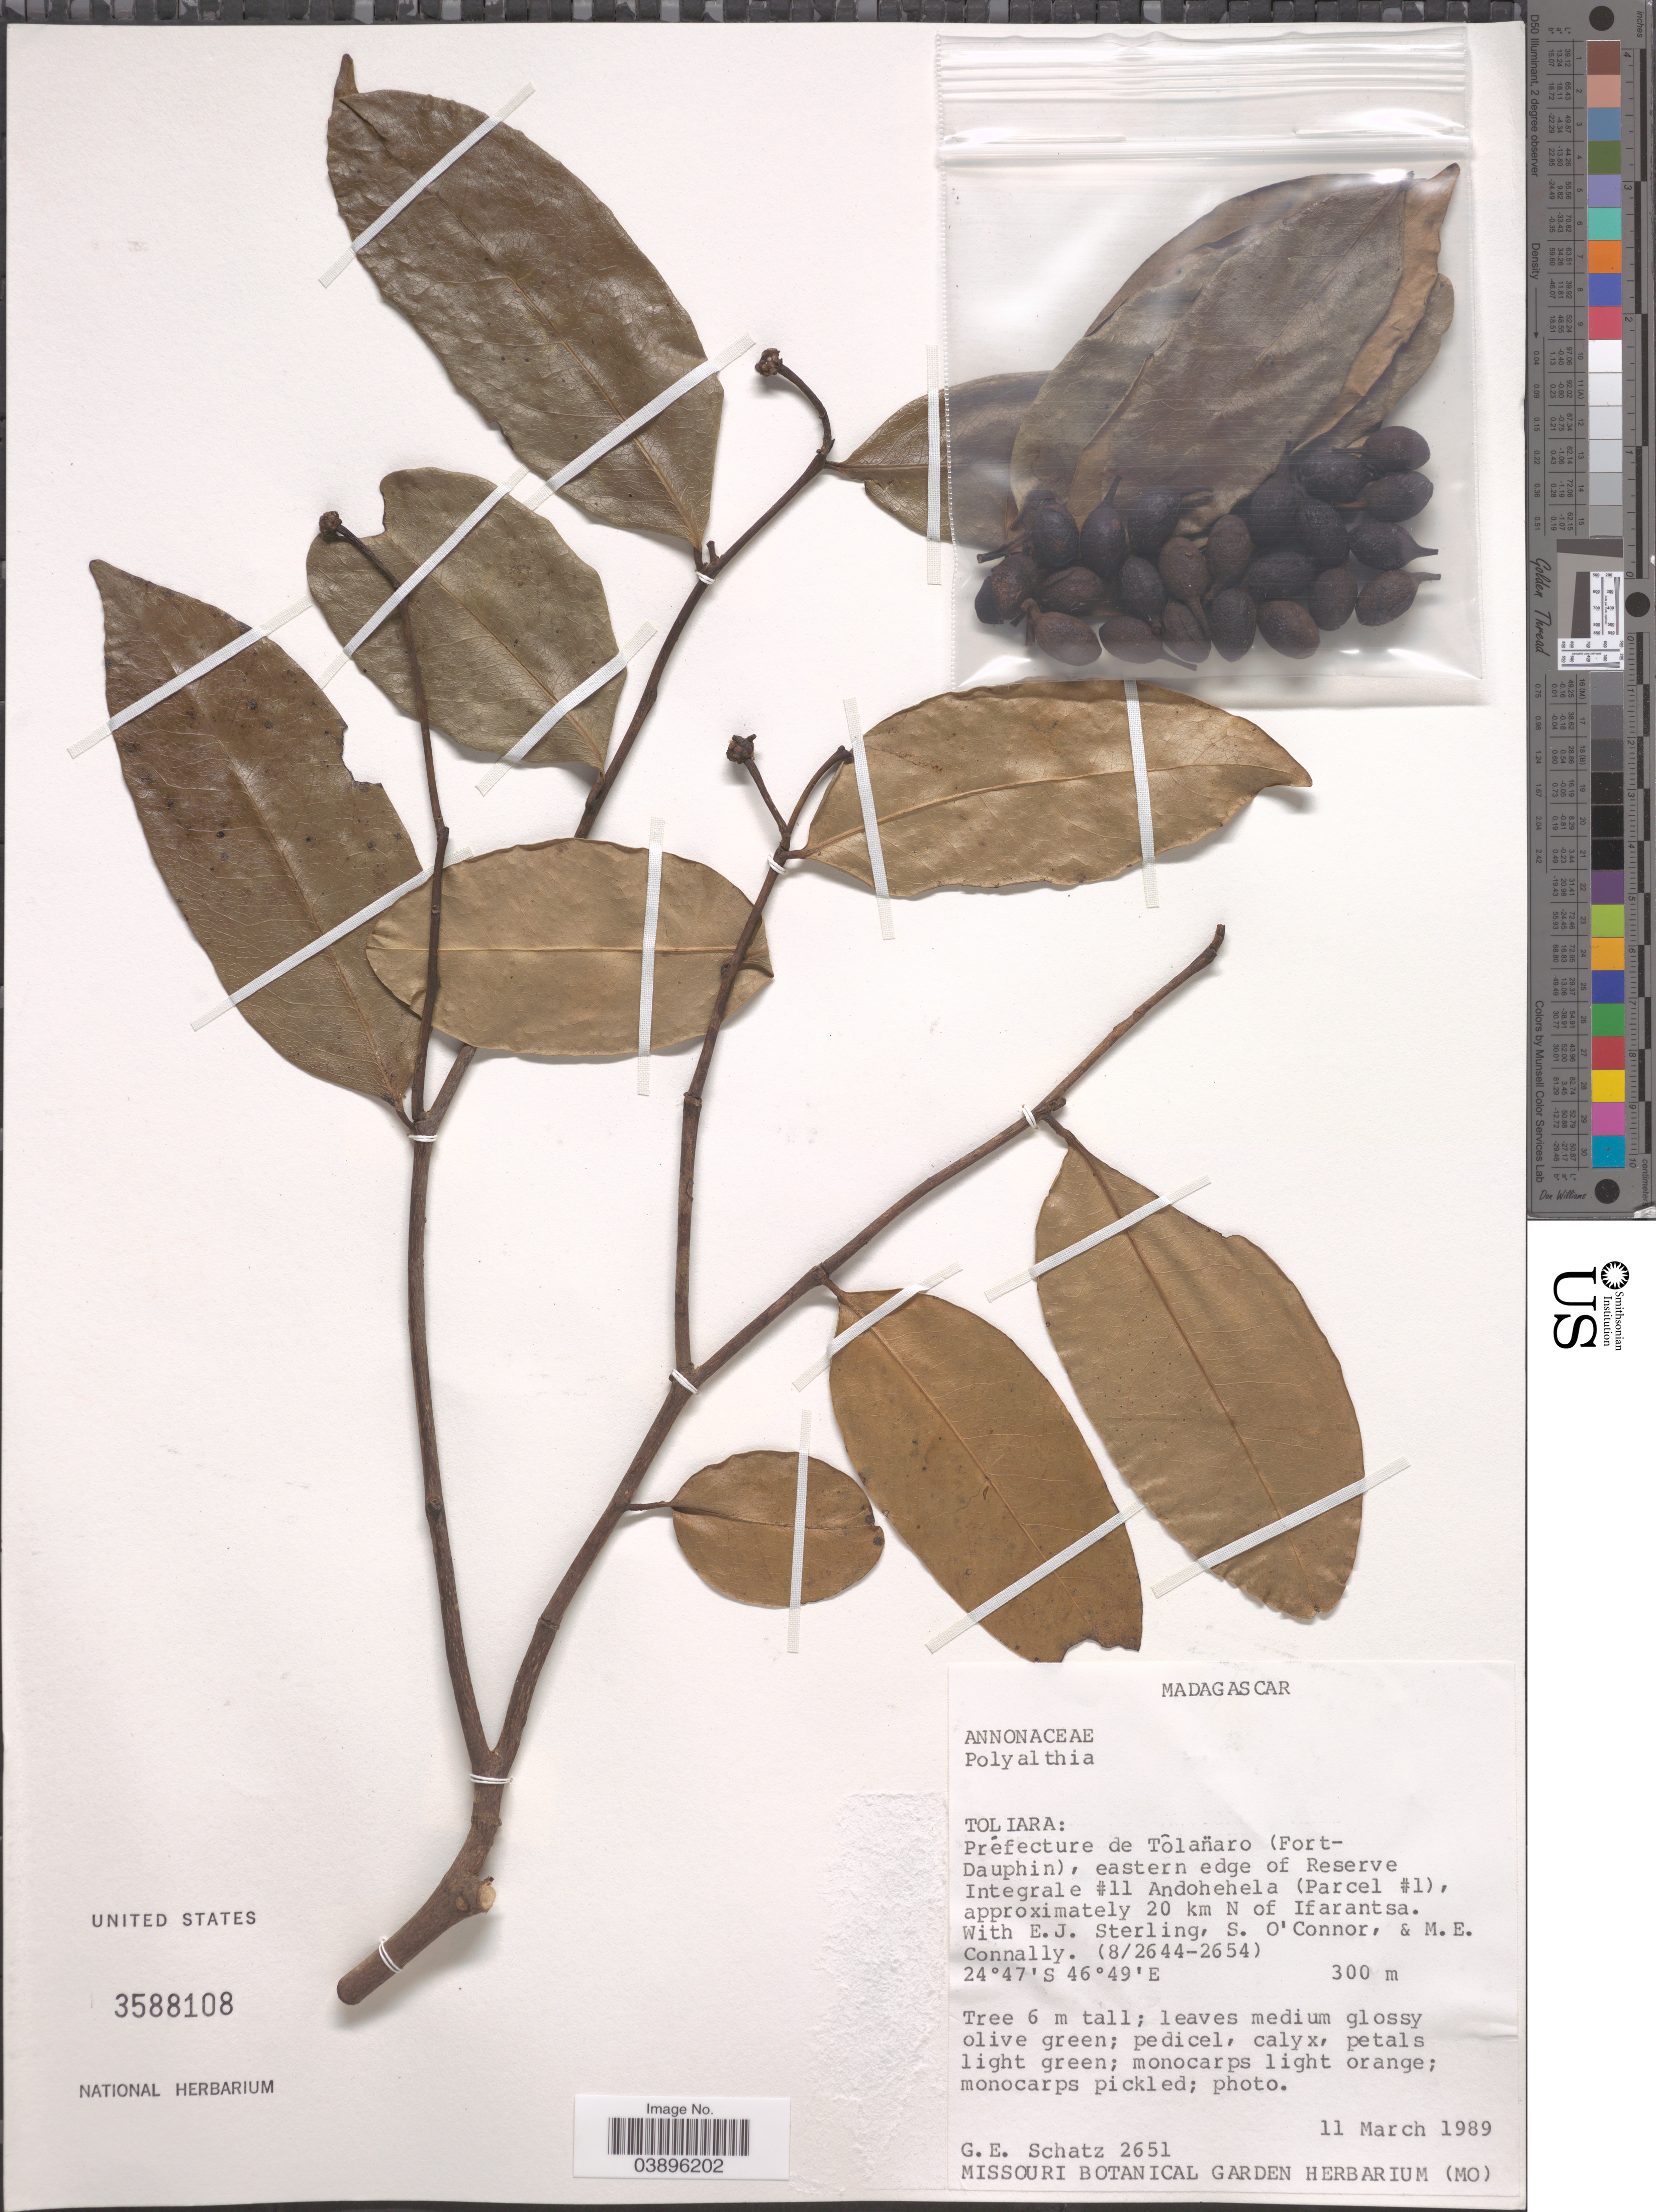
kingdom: Plantae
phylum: Tracheophyta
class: Magnoliopsida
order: Magnoliales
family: Annonaceae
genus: Polyalthia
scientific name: Polyalthia sp.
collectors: G. Schatz, E. Sterling, S. O'Connor & M. Connally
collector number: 2651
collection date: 1989-03-11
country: Madagascar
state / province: Anosy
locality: Préfecture de Tôlanaro (Fort-Dauphin), eastern edge of Reserve Integrale #11 Andohehela (Parcel #1), approximately 20 km N of Ifarantsa.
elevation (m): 300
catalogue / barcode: US 3588108